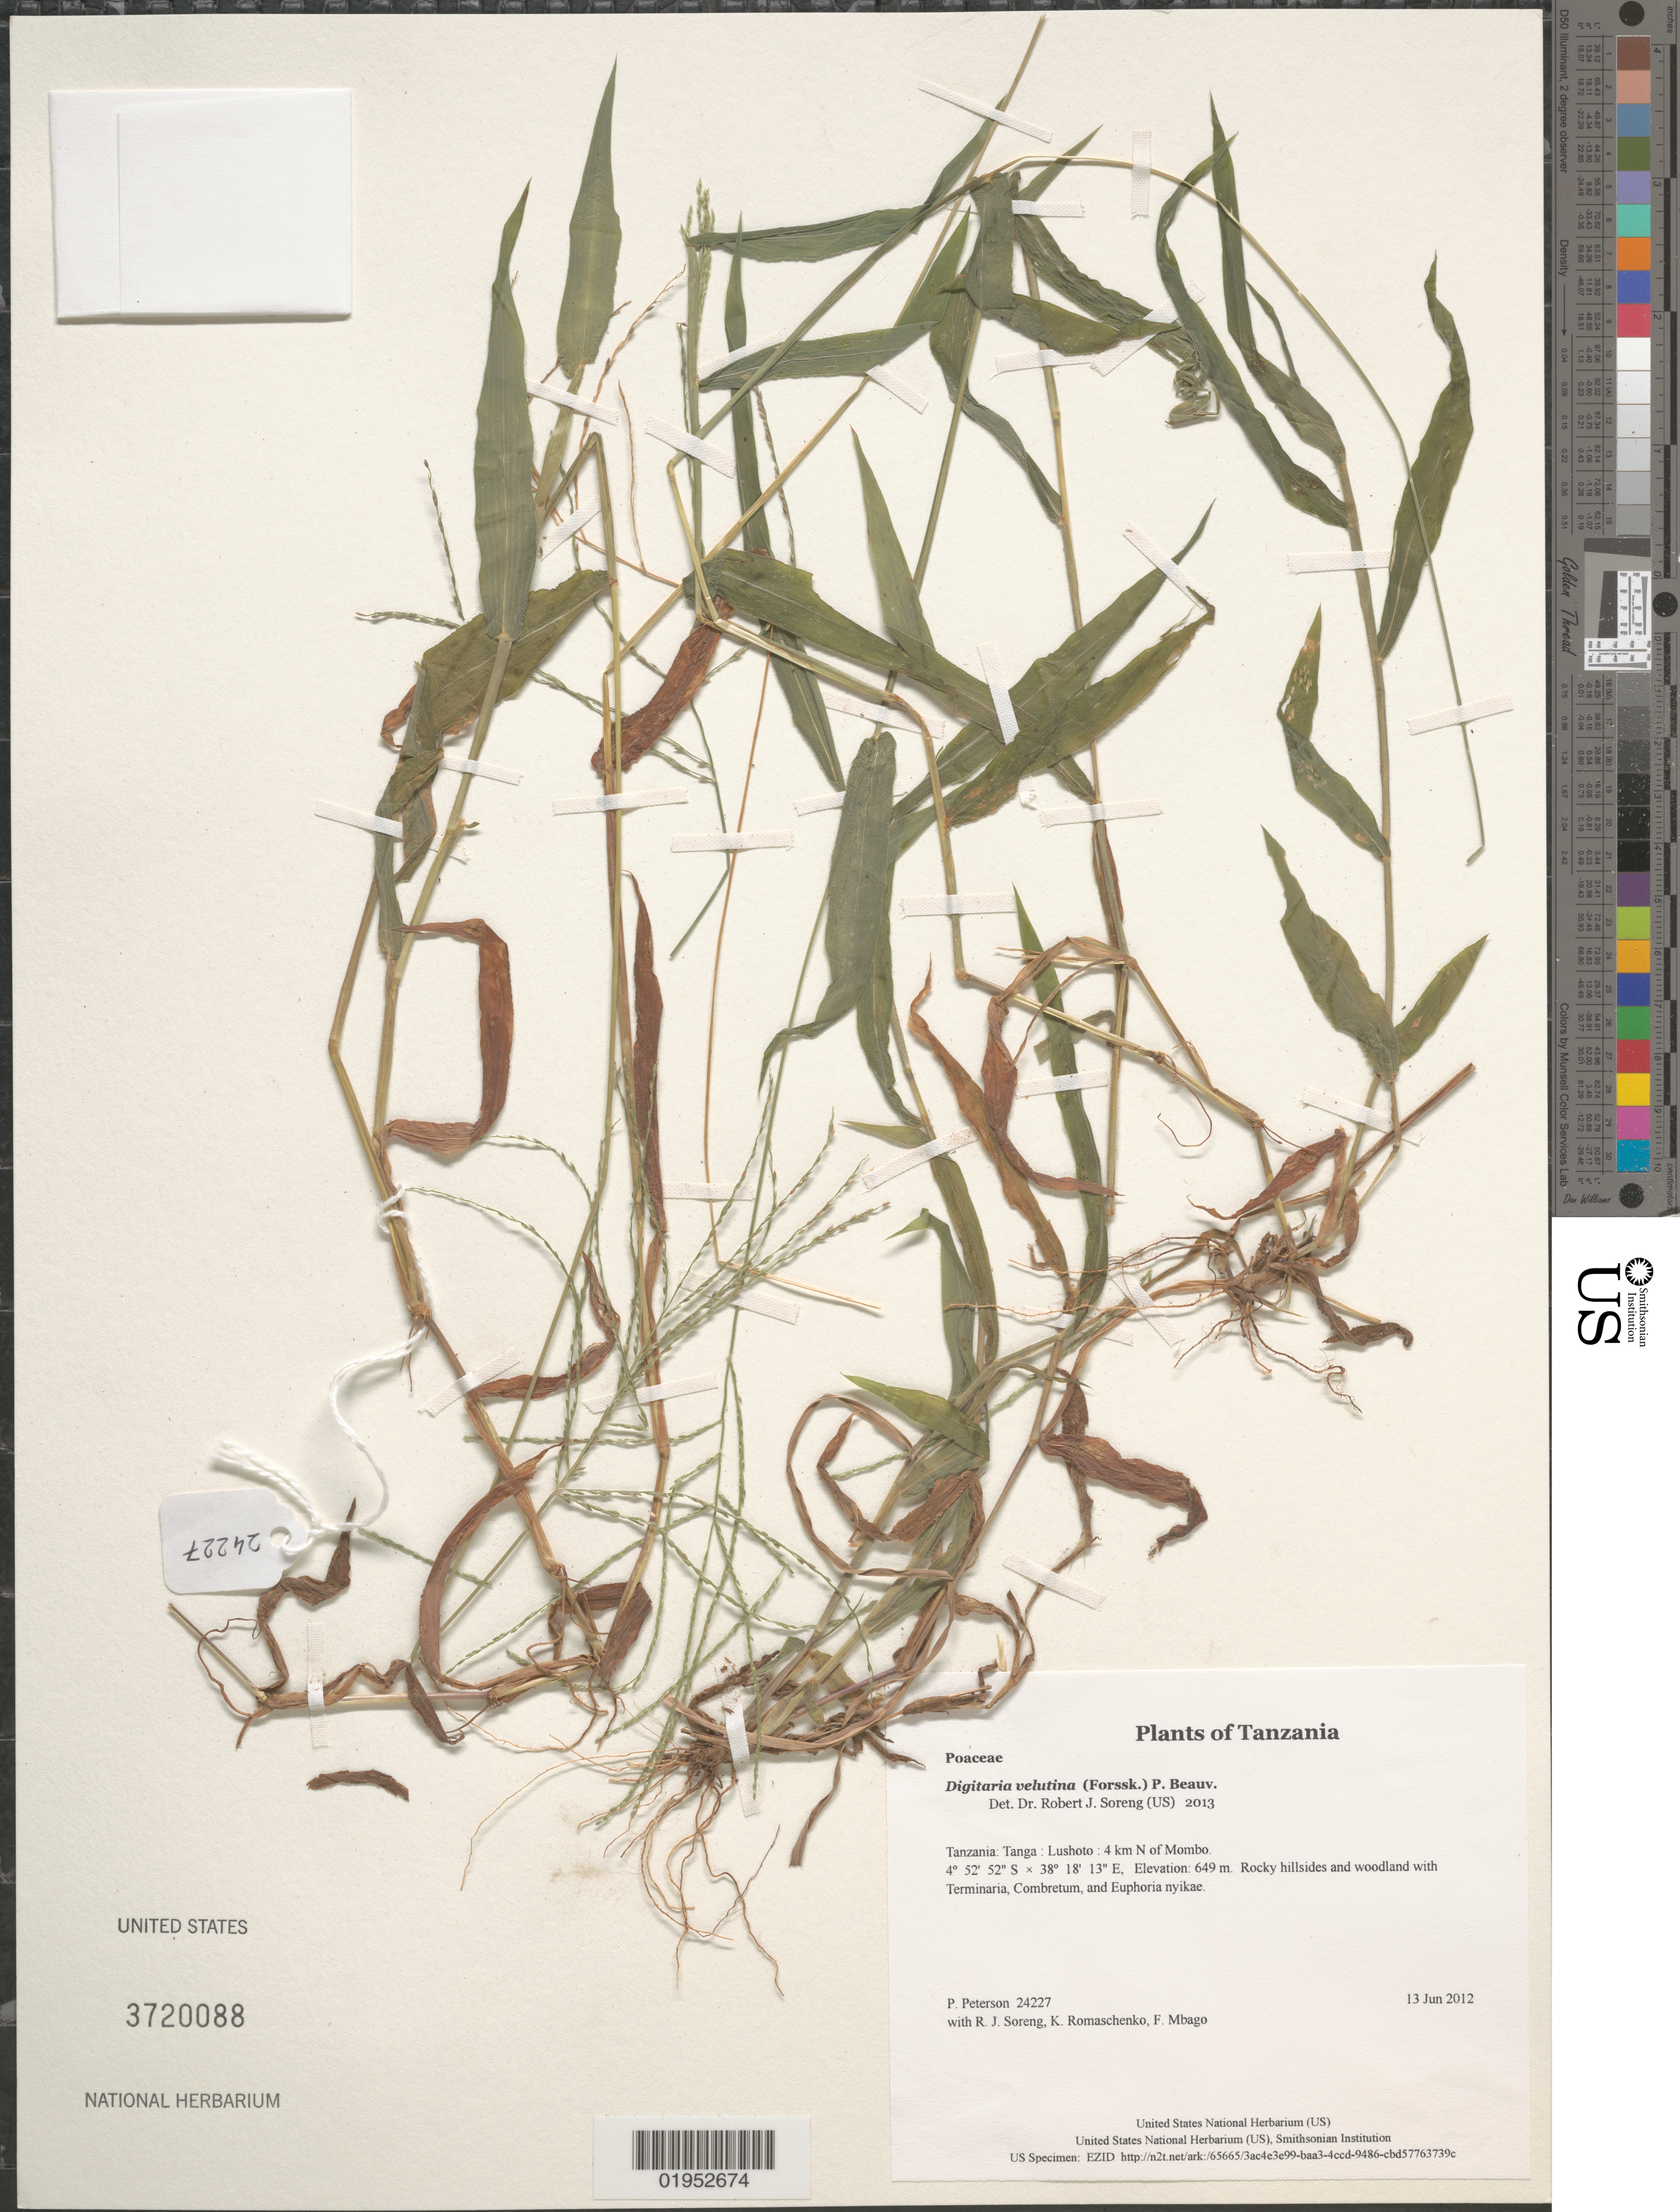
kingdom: Plantae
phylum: Tracheophyta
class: Liliopsida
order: Poales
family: Poaceae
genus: Digitaria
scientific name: Digitaria velutina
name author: (Forssk.) P. Beauv.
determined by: Soreng, Robert J., Research Associate (BOT), Smithsonian Institution - National Museum of Natural History (UNITED STATES)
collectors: P. M. Peterson, R. J. Soreng, K. Romaschenko & F. Mbago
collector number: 24227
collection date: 2012-06-13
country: Tanzania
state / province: Tanga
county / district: Lushoto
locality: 4 km N of Mombo.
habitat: Rocky hillsides and woodland with Terminaria, Combretum, and Euphoria nyikae.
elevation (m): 649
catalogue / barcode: US 3720088